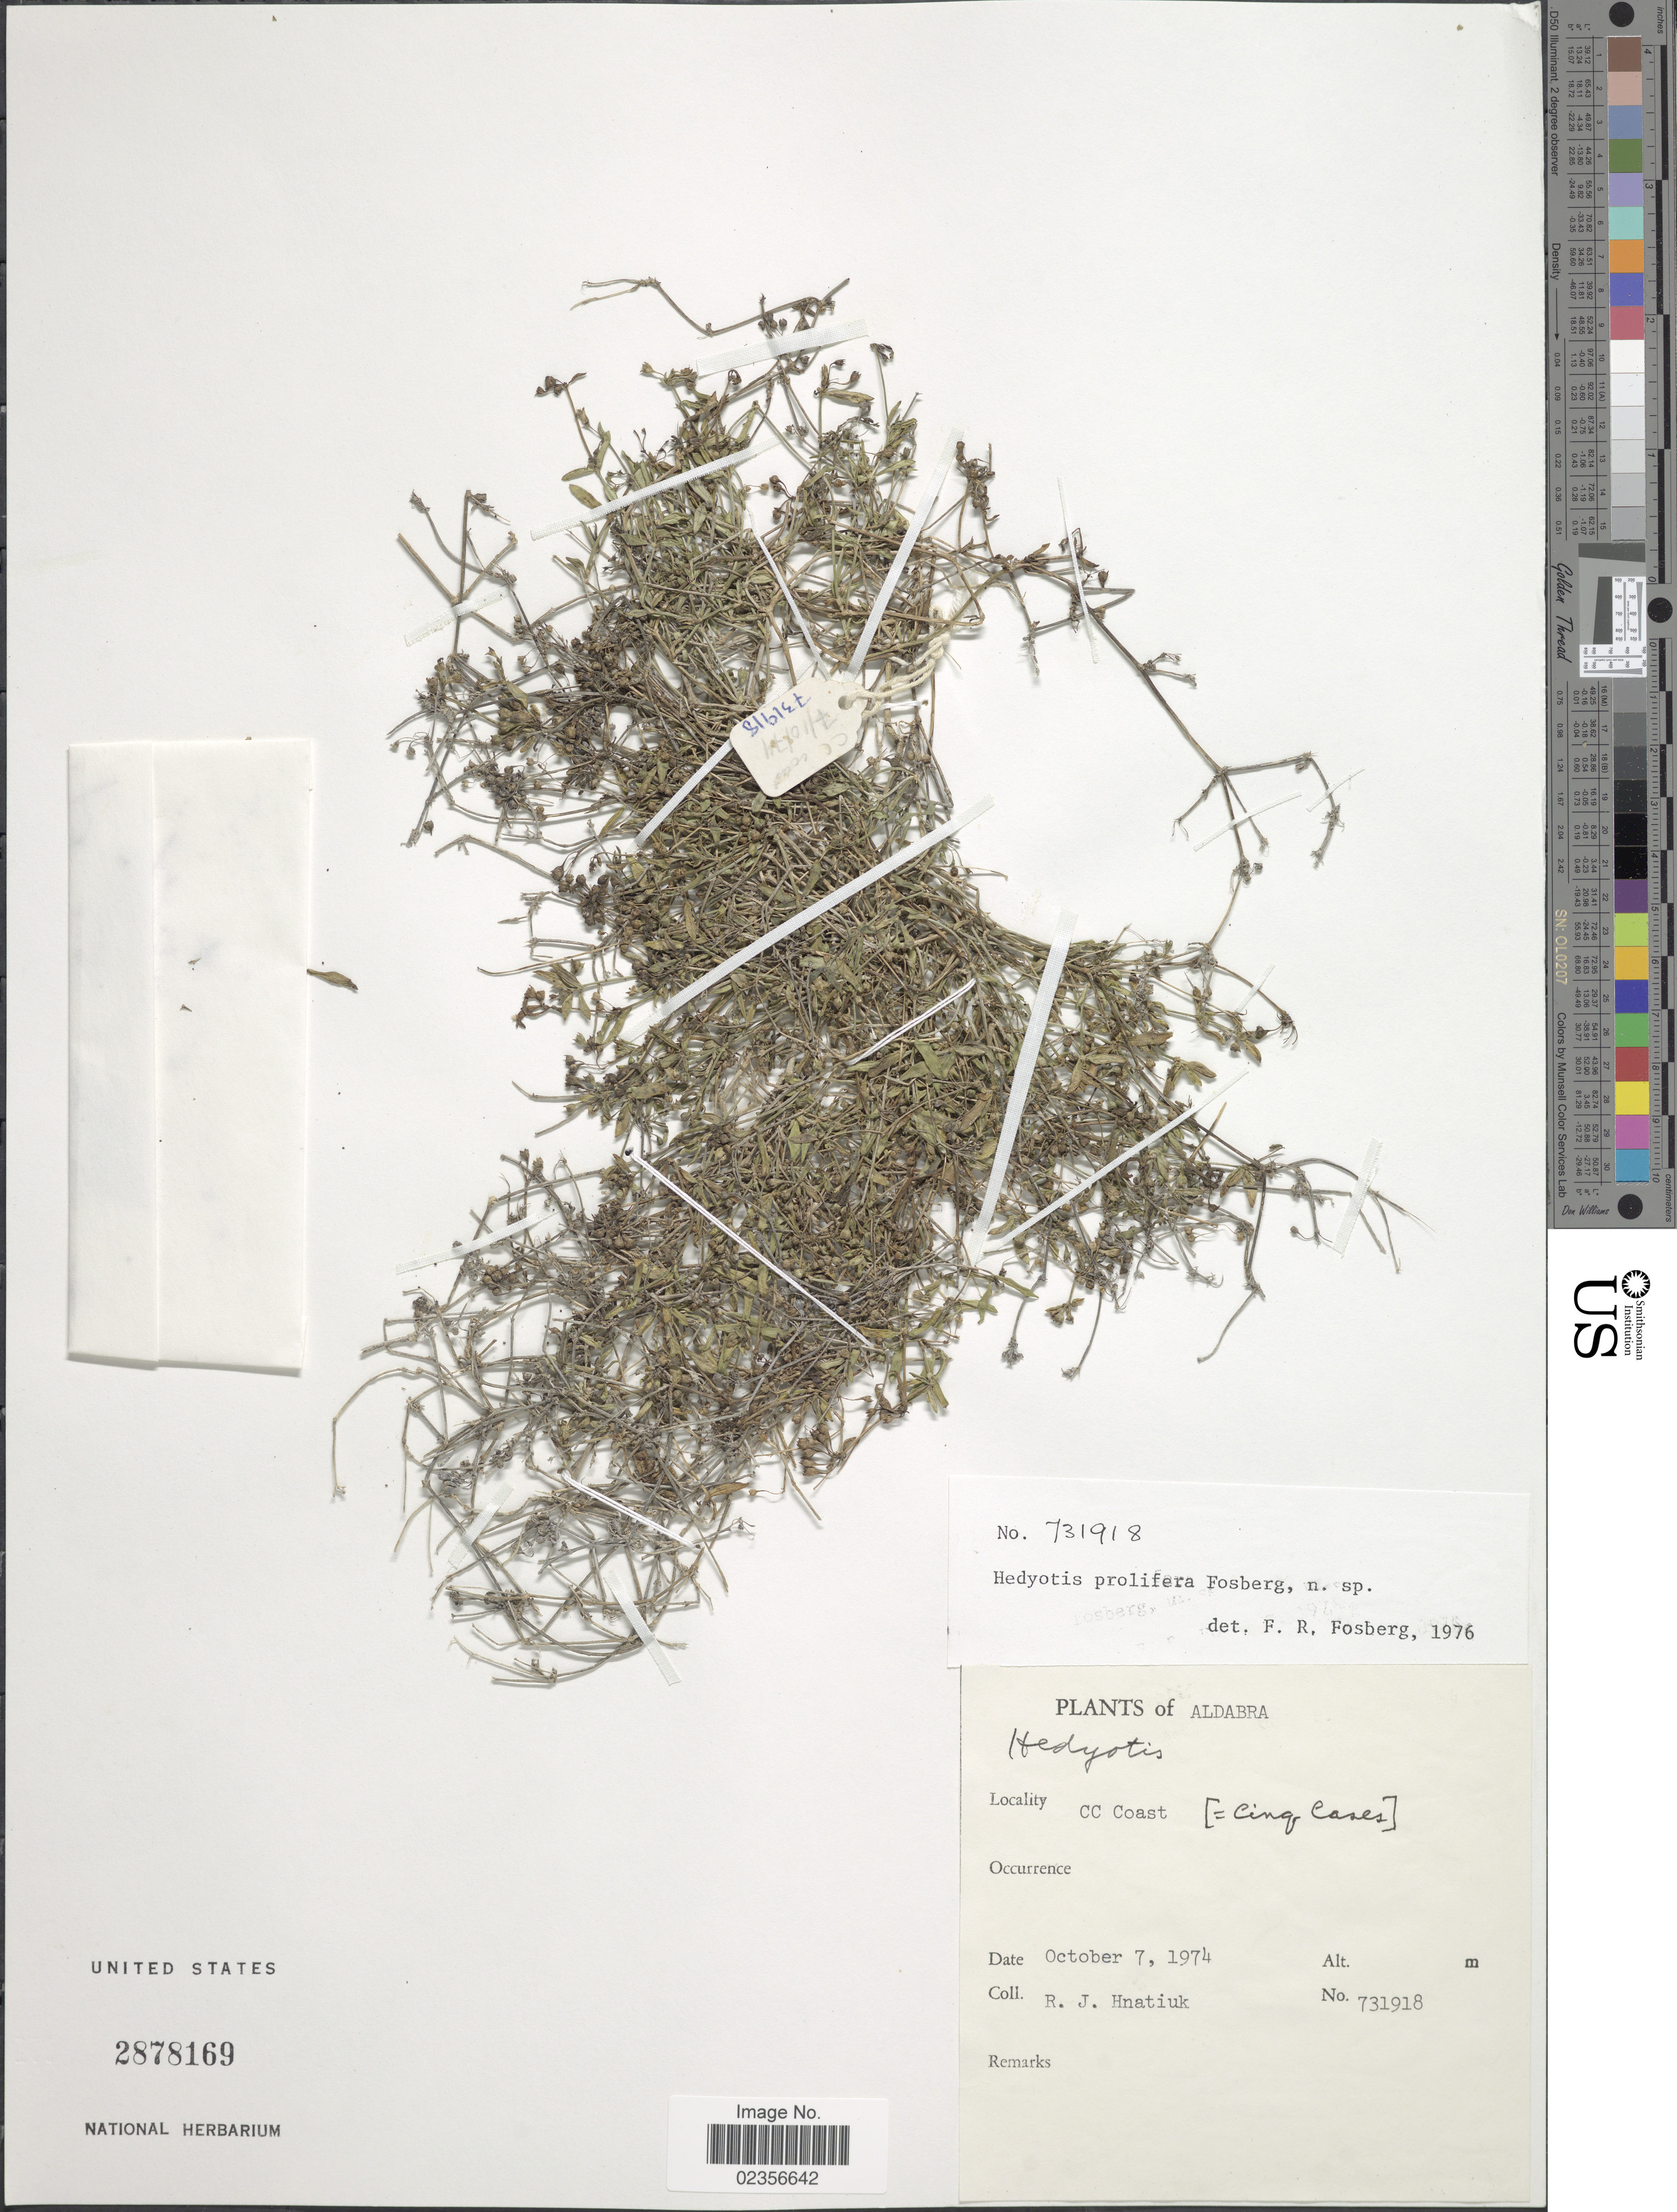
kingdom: Plantae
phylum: Tracheophyta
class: Magnoliopsida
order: Gentianales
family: Rubiaceae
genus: Hedyotis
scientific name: Hedyotis prolifera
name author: Fosberg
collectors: R. Hnatiuk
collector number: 731918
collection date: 1974-10-07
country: Seychelles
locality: Aldabra CC Coast [Cinq Cases]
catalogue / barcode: US 2878169